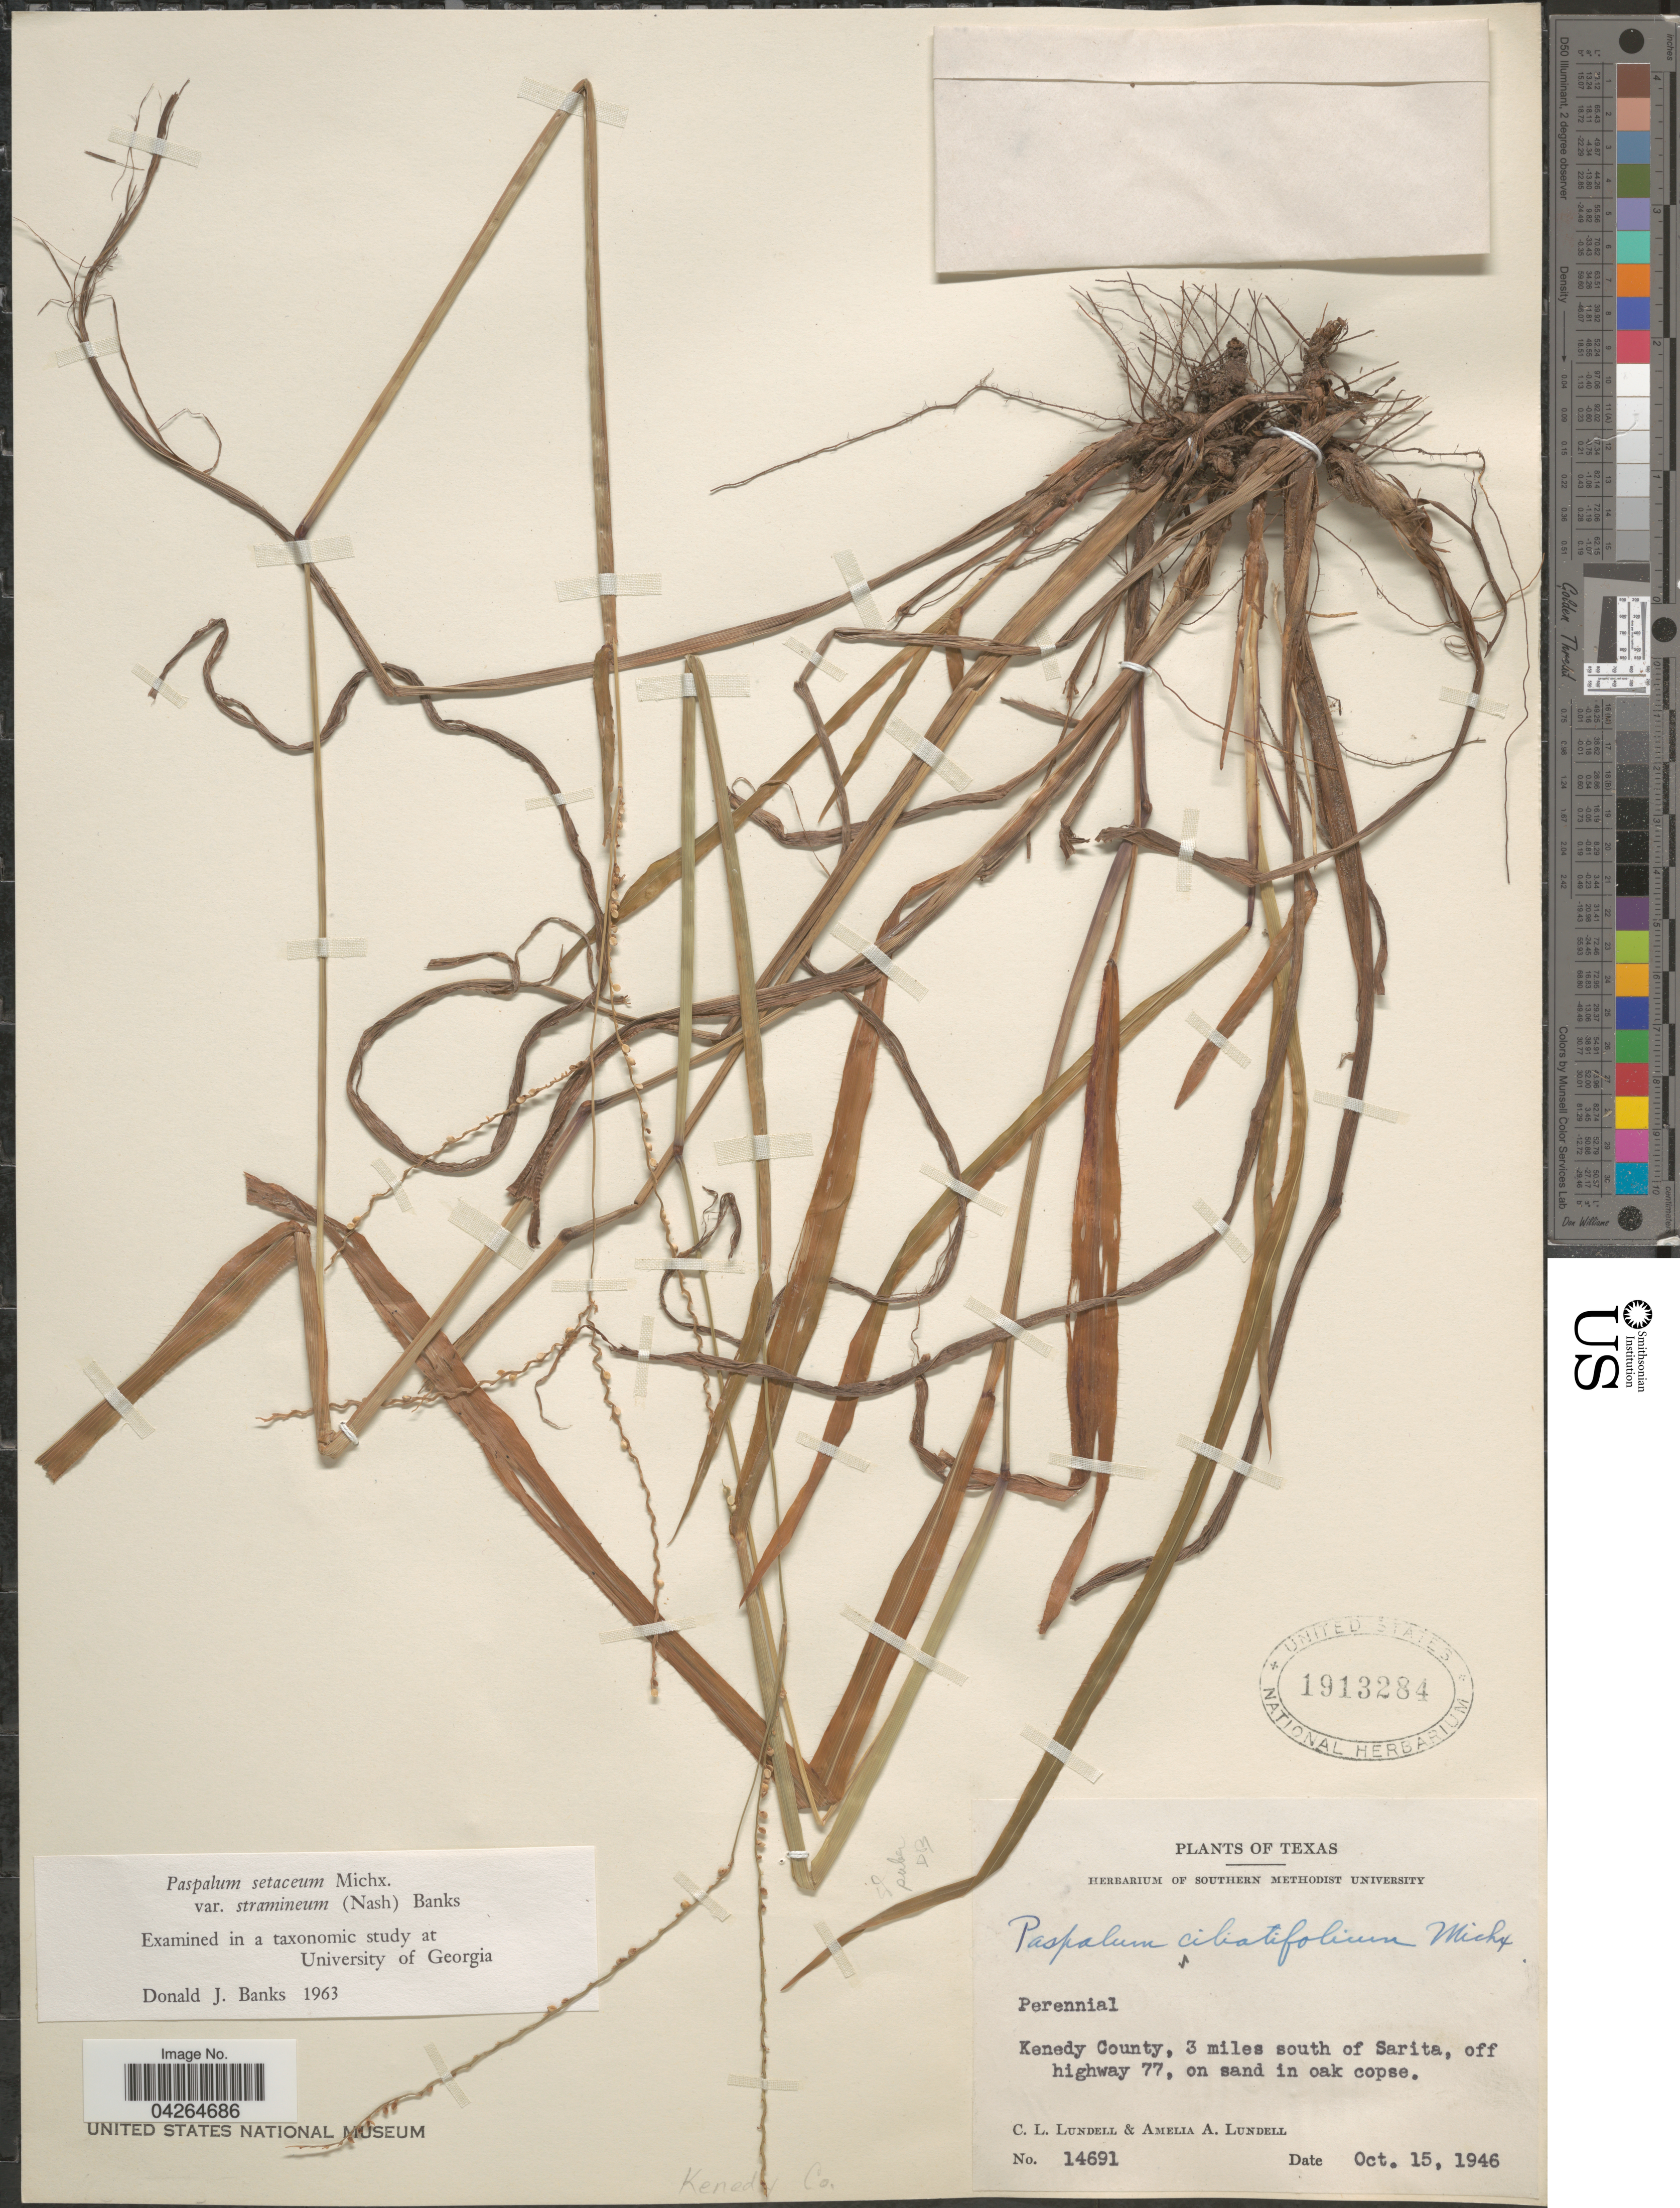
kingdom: Plantae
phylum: Tracheophyta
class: Liliopsida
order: Poales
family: Poaceae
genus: Paspalum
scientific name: Paspalum setaceum var. stramineum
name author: (Nash) D.J. Banks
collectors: C. L. Lundell & A. A. Lundell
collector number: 14691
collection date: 1946-10-15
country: United States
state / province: Texas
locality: Kenedy County, 3 miles south of Sarita, off highway 77.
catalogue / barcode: US 1913284